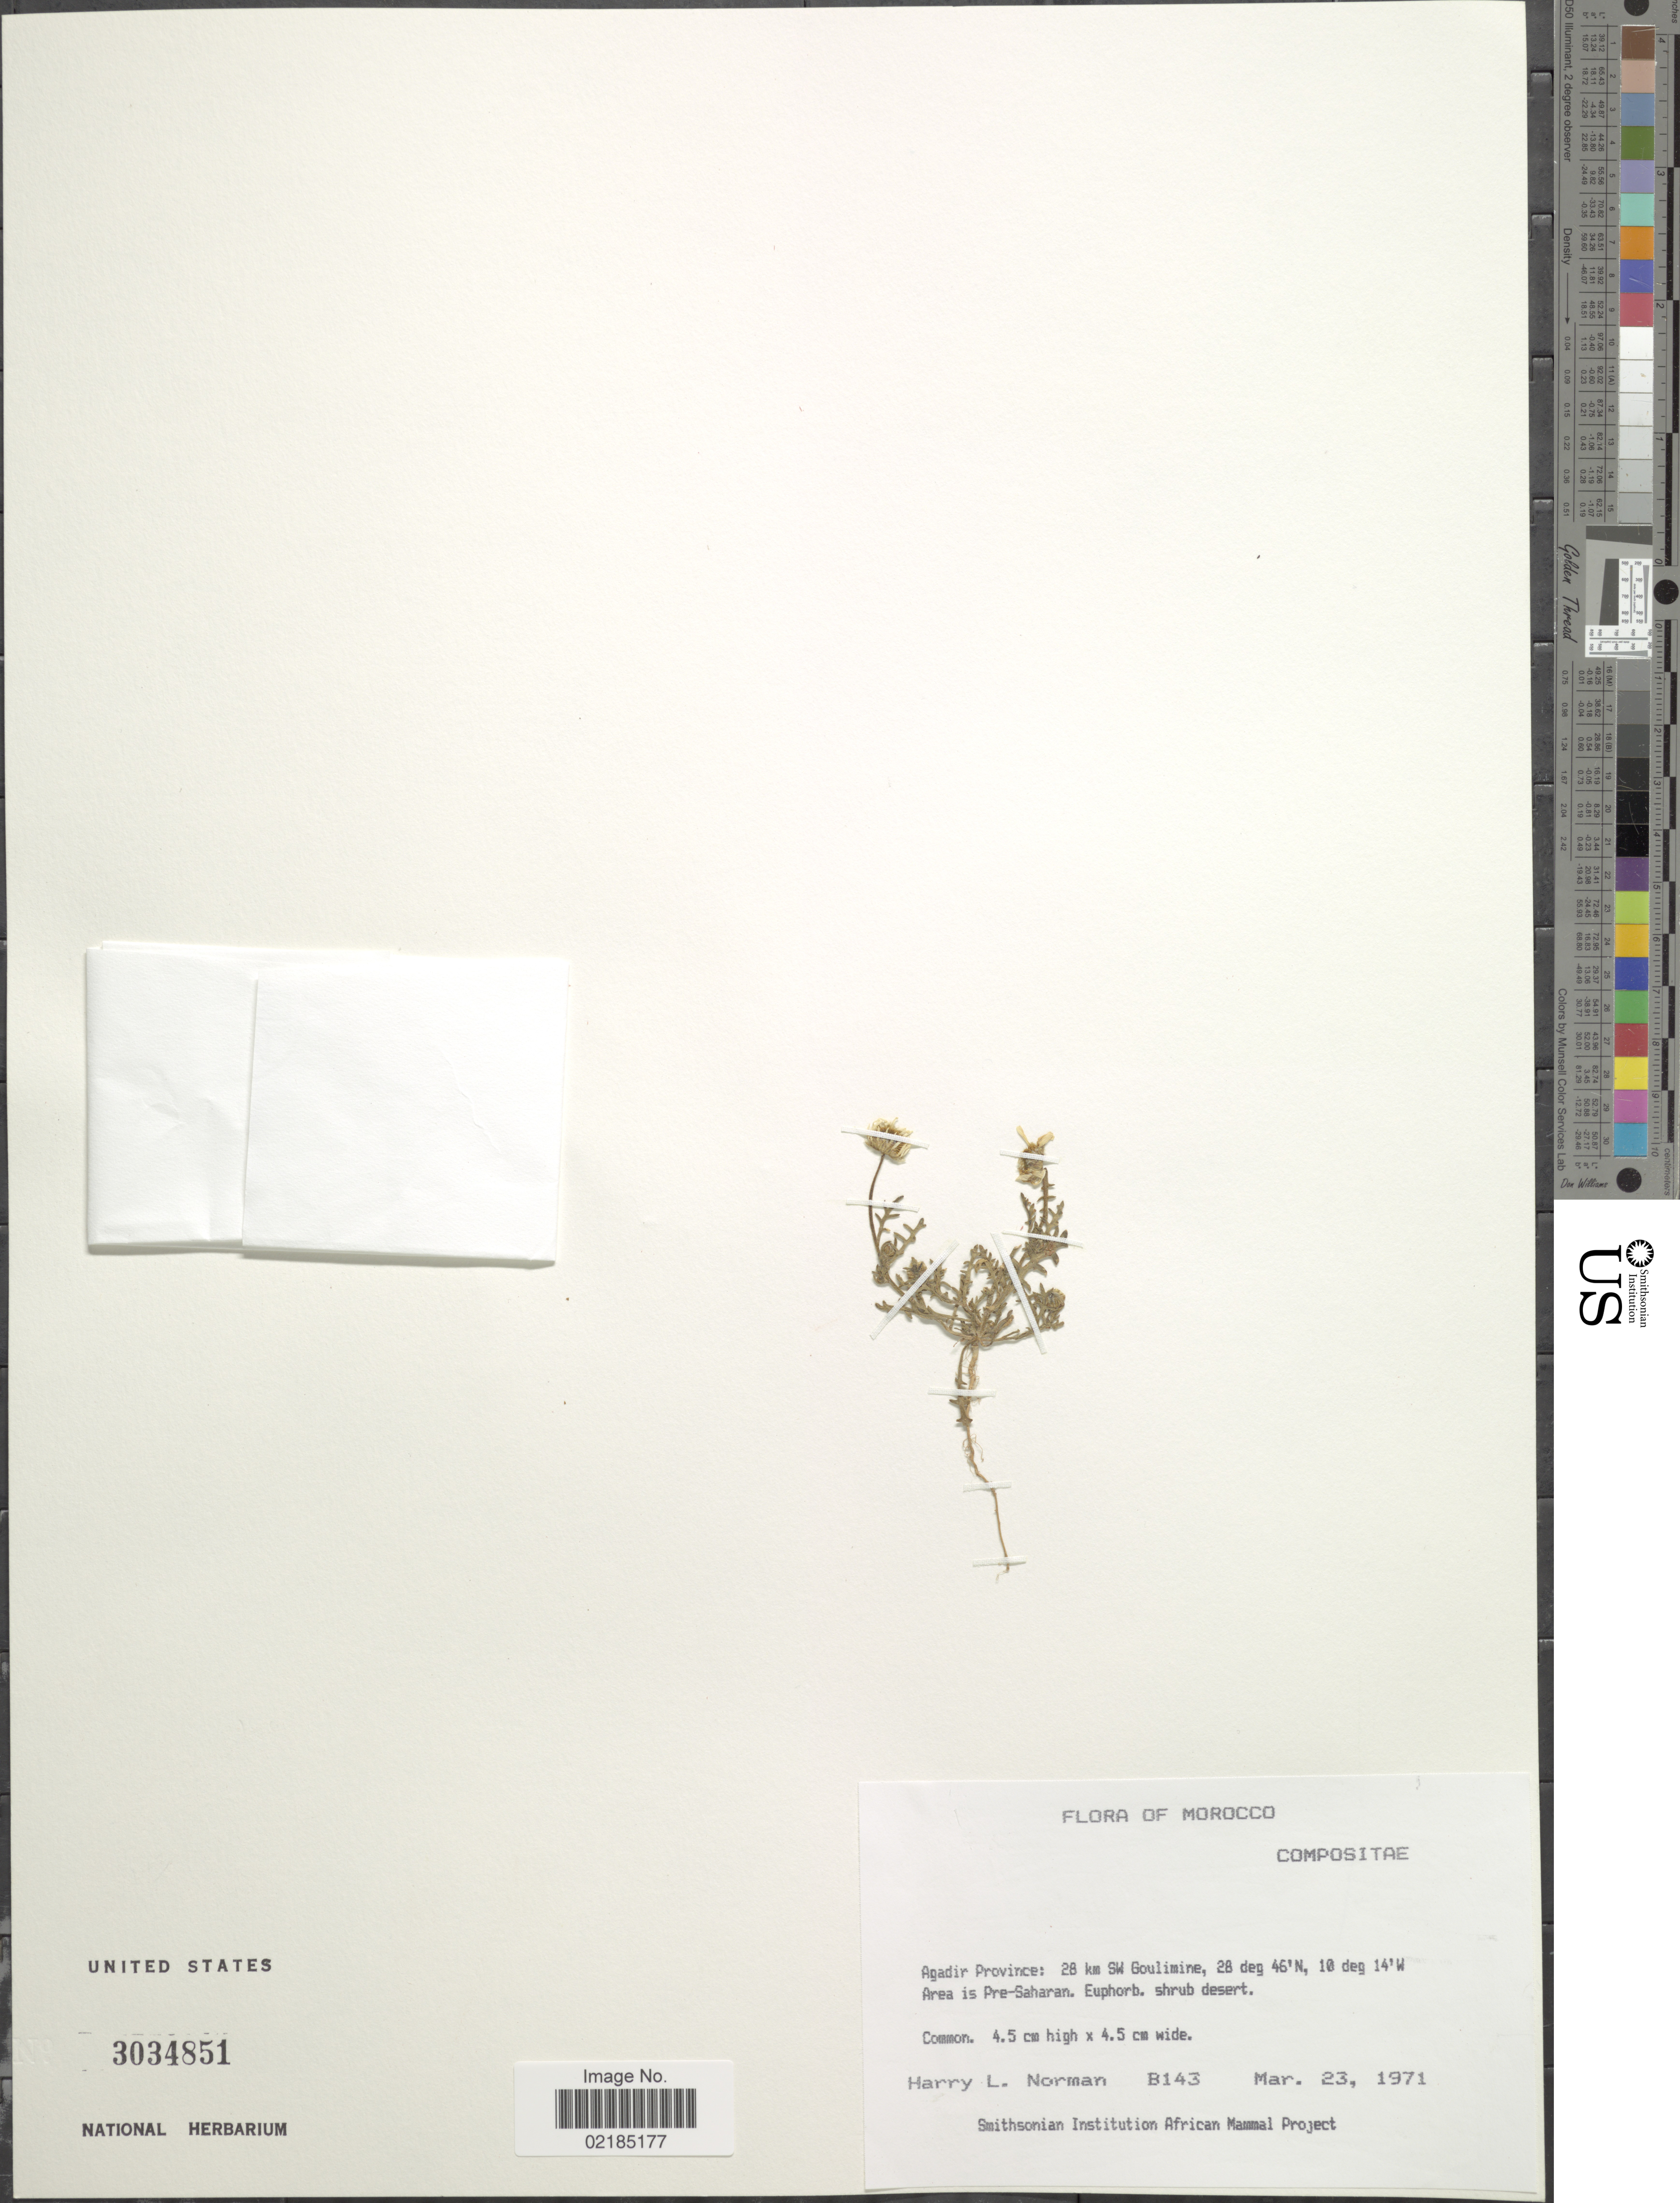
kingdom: Plantae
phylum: Tracheophyta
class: Magnoliopsida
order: Asterales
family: Asteraceae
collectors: Norman, H.L.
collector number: B143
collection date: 1971-03-23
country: Morocco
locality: Agadir Province: 28 km SW Goulimine, Area is Pre-Saharan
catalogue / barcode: US 3034851